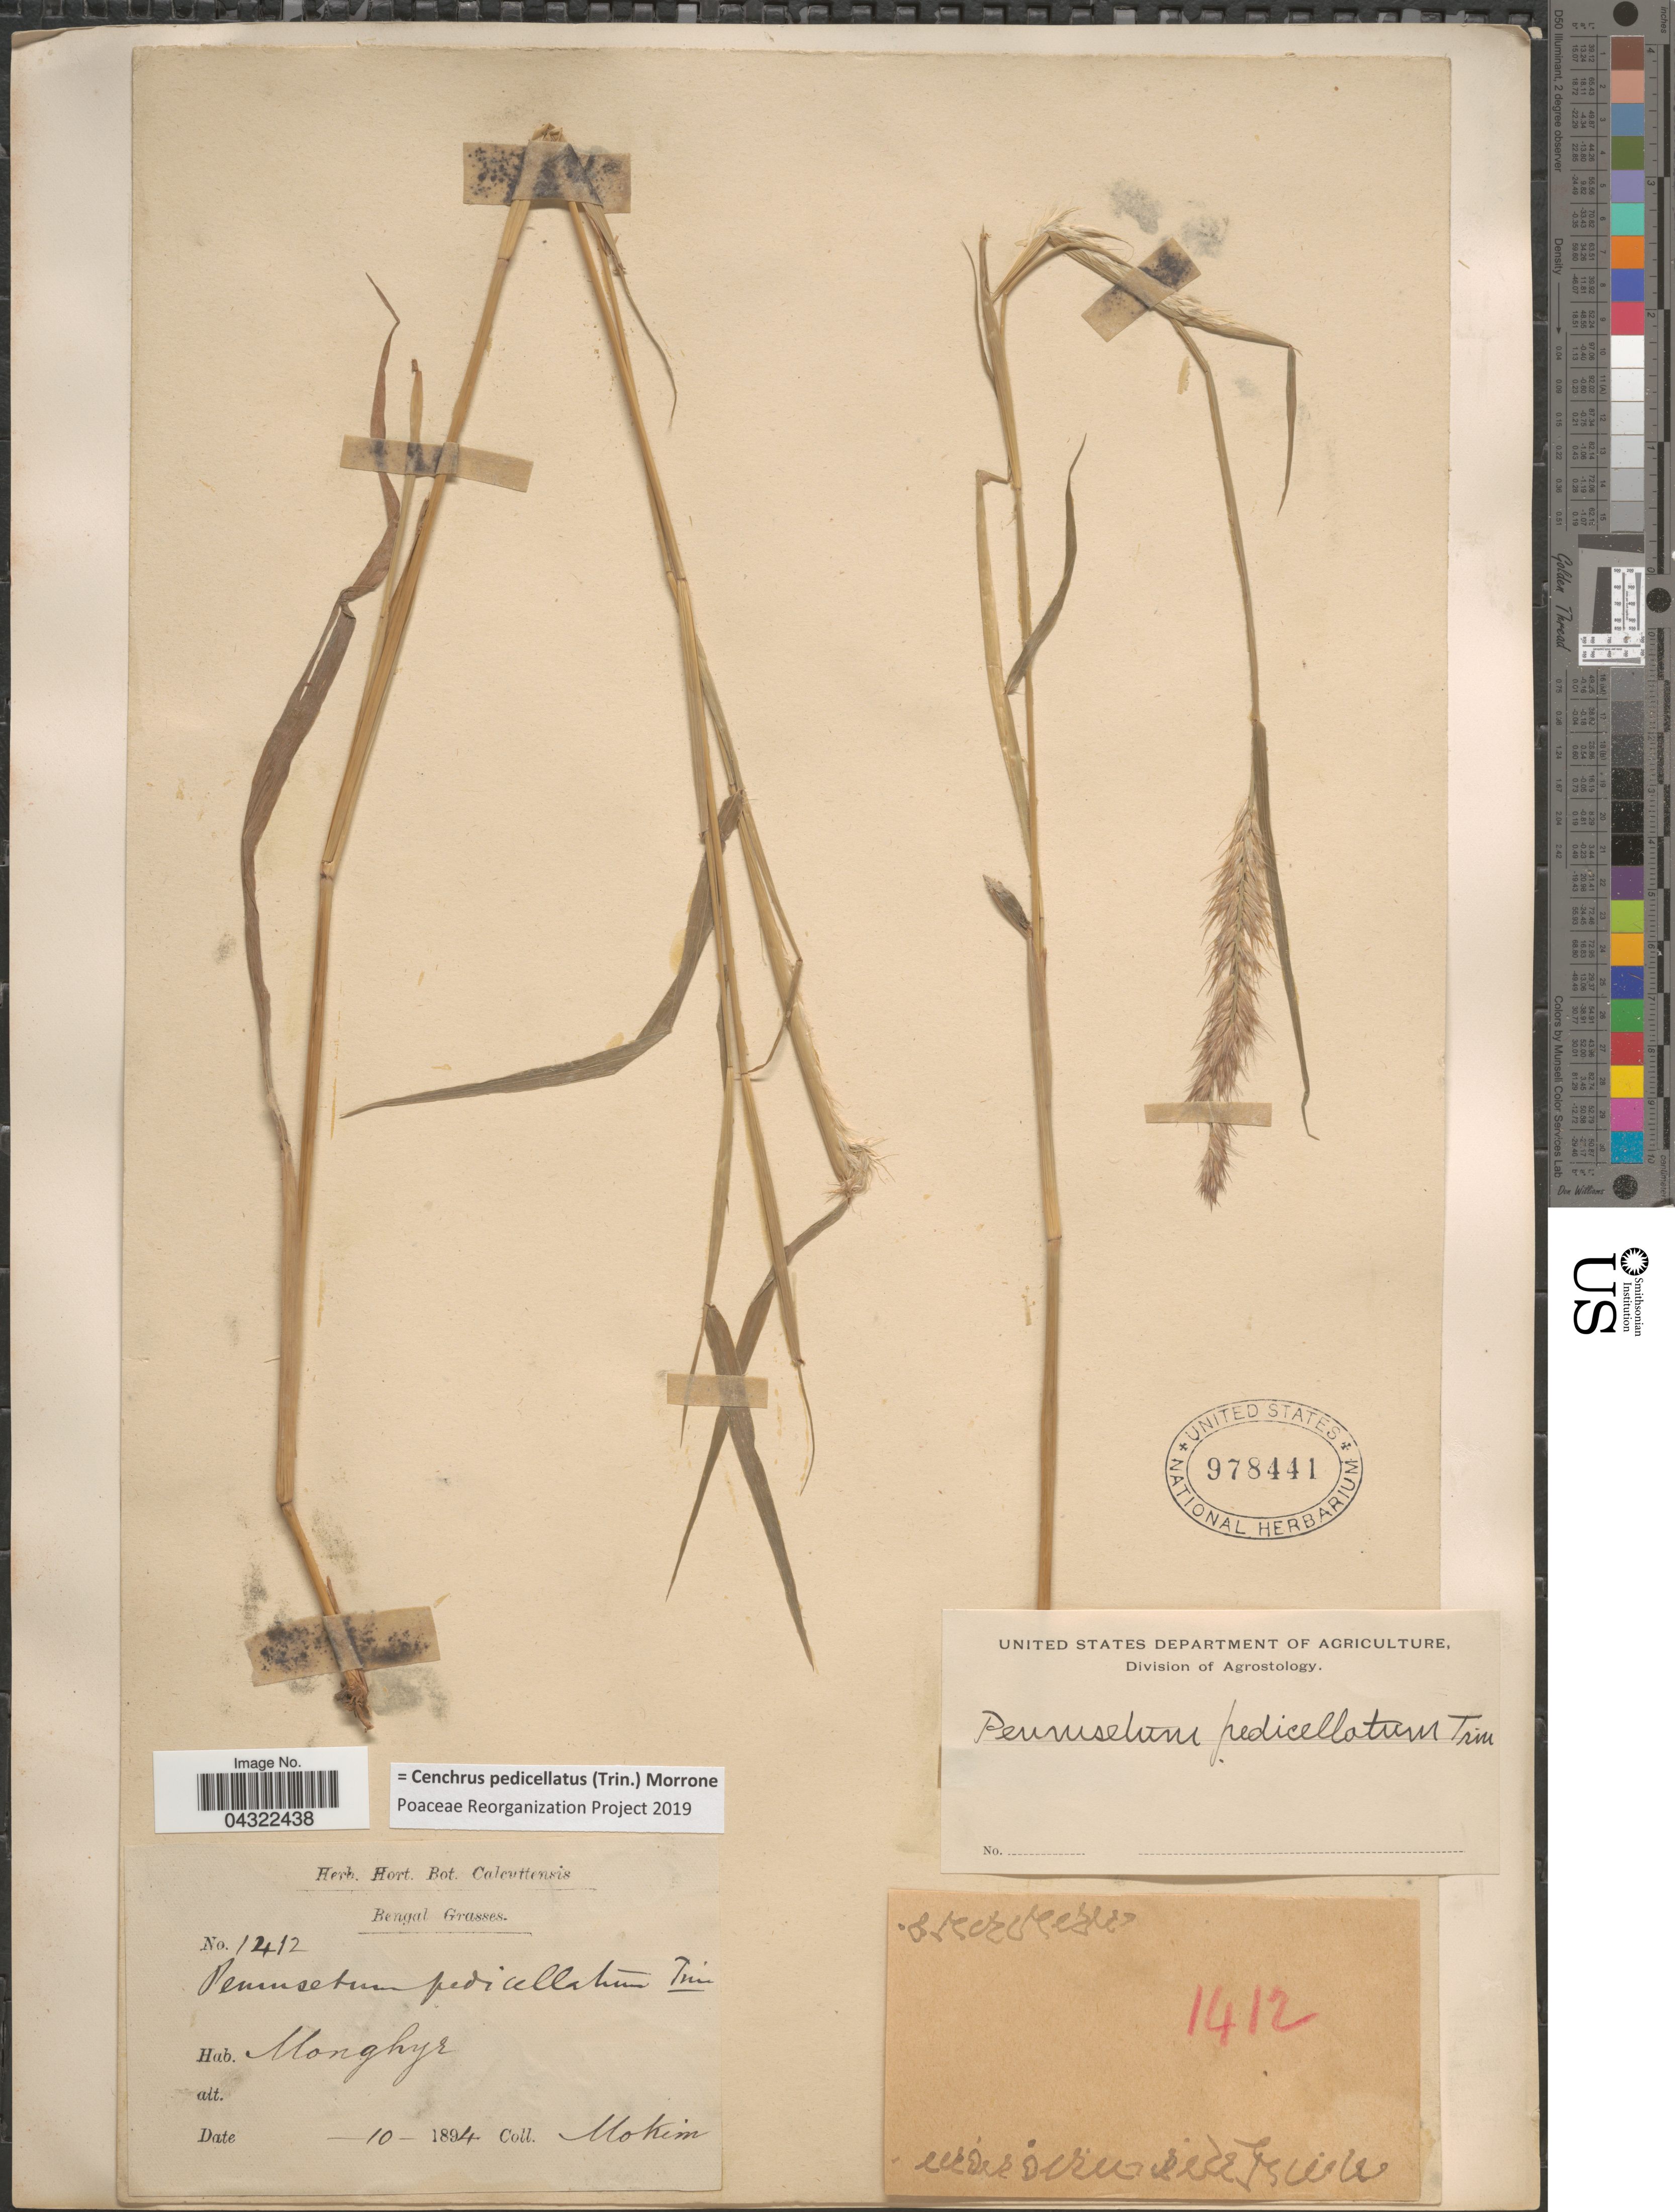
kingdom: Plantae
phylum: Tracheophyta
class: Liliopsida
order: Poales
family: Poaceae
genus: Cenchrus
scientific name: Cenchrus pedicellatus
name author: (Trin.) Morrone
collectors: -. Mokim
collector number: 1412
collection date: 1894-10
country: India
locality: Bengal. Monghyr.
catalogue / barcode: US 978441